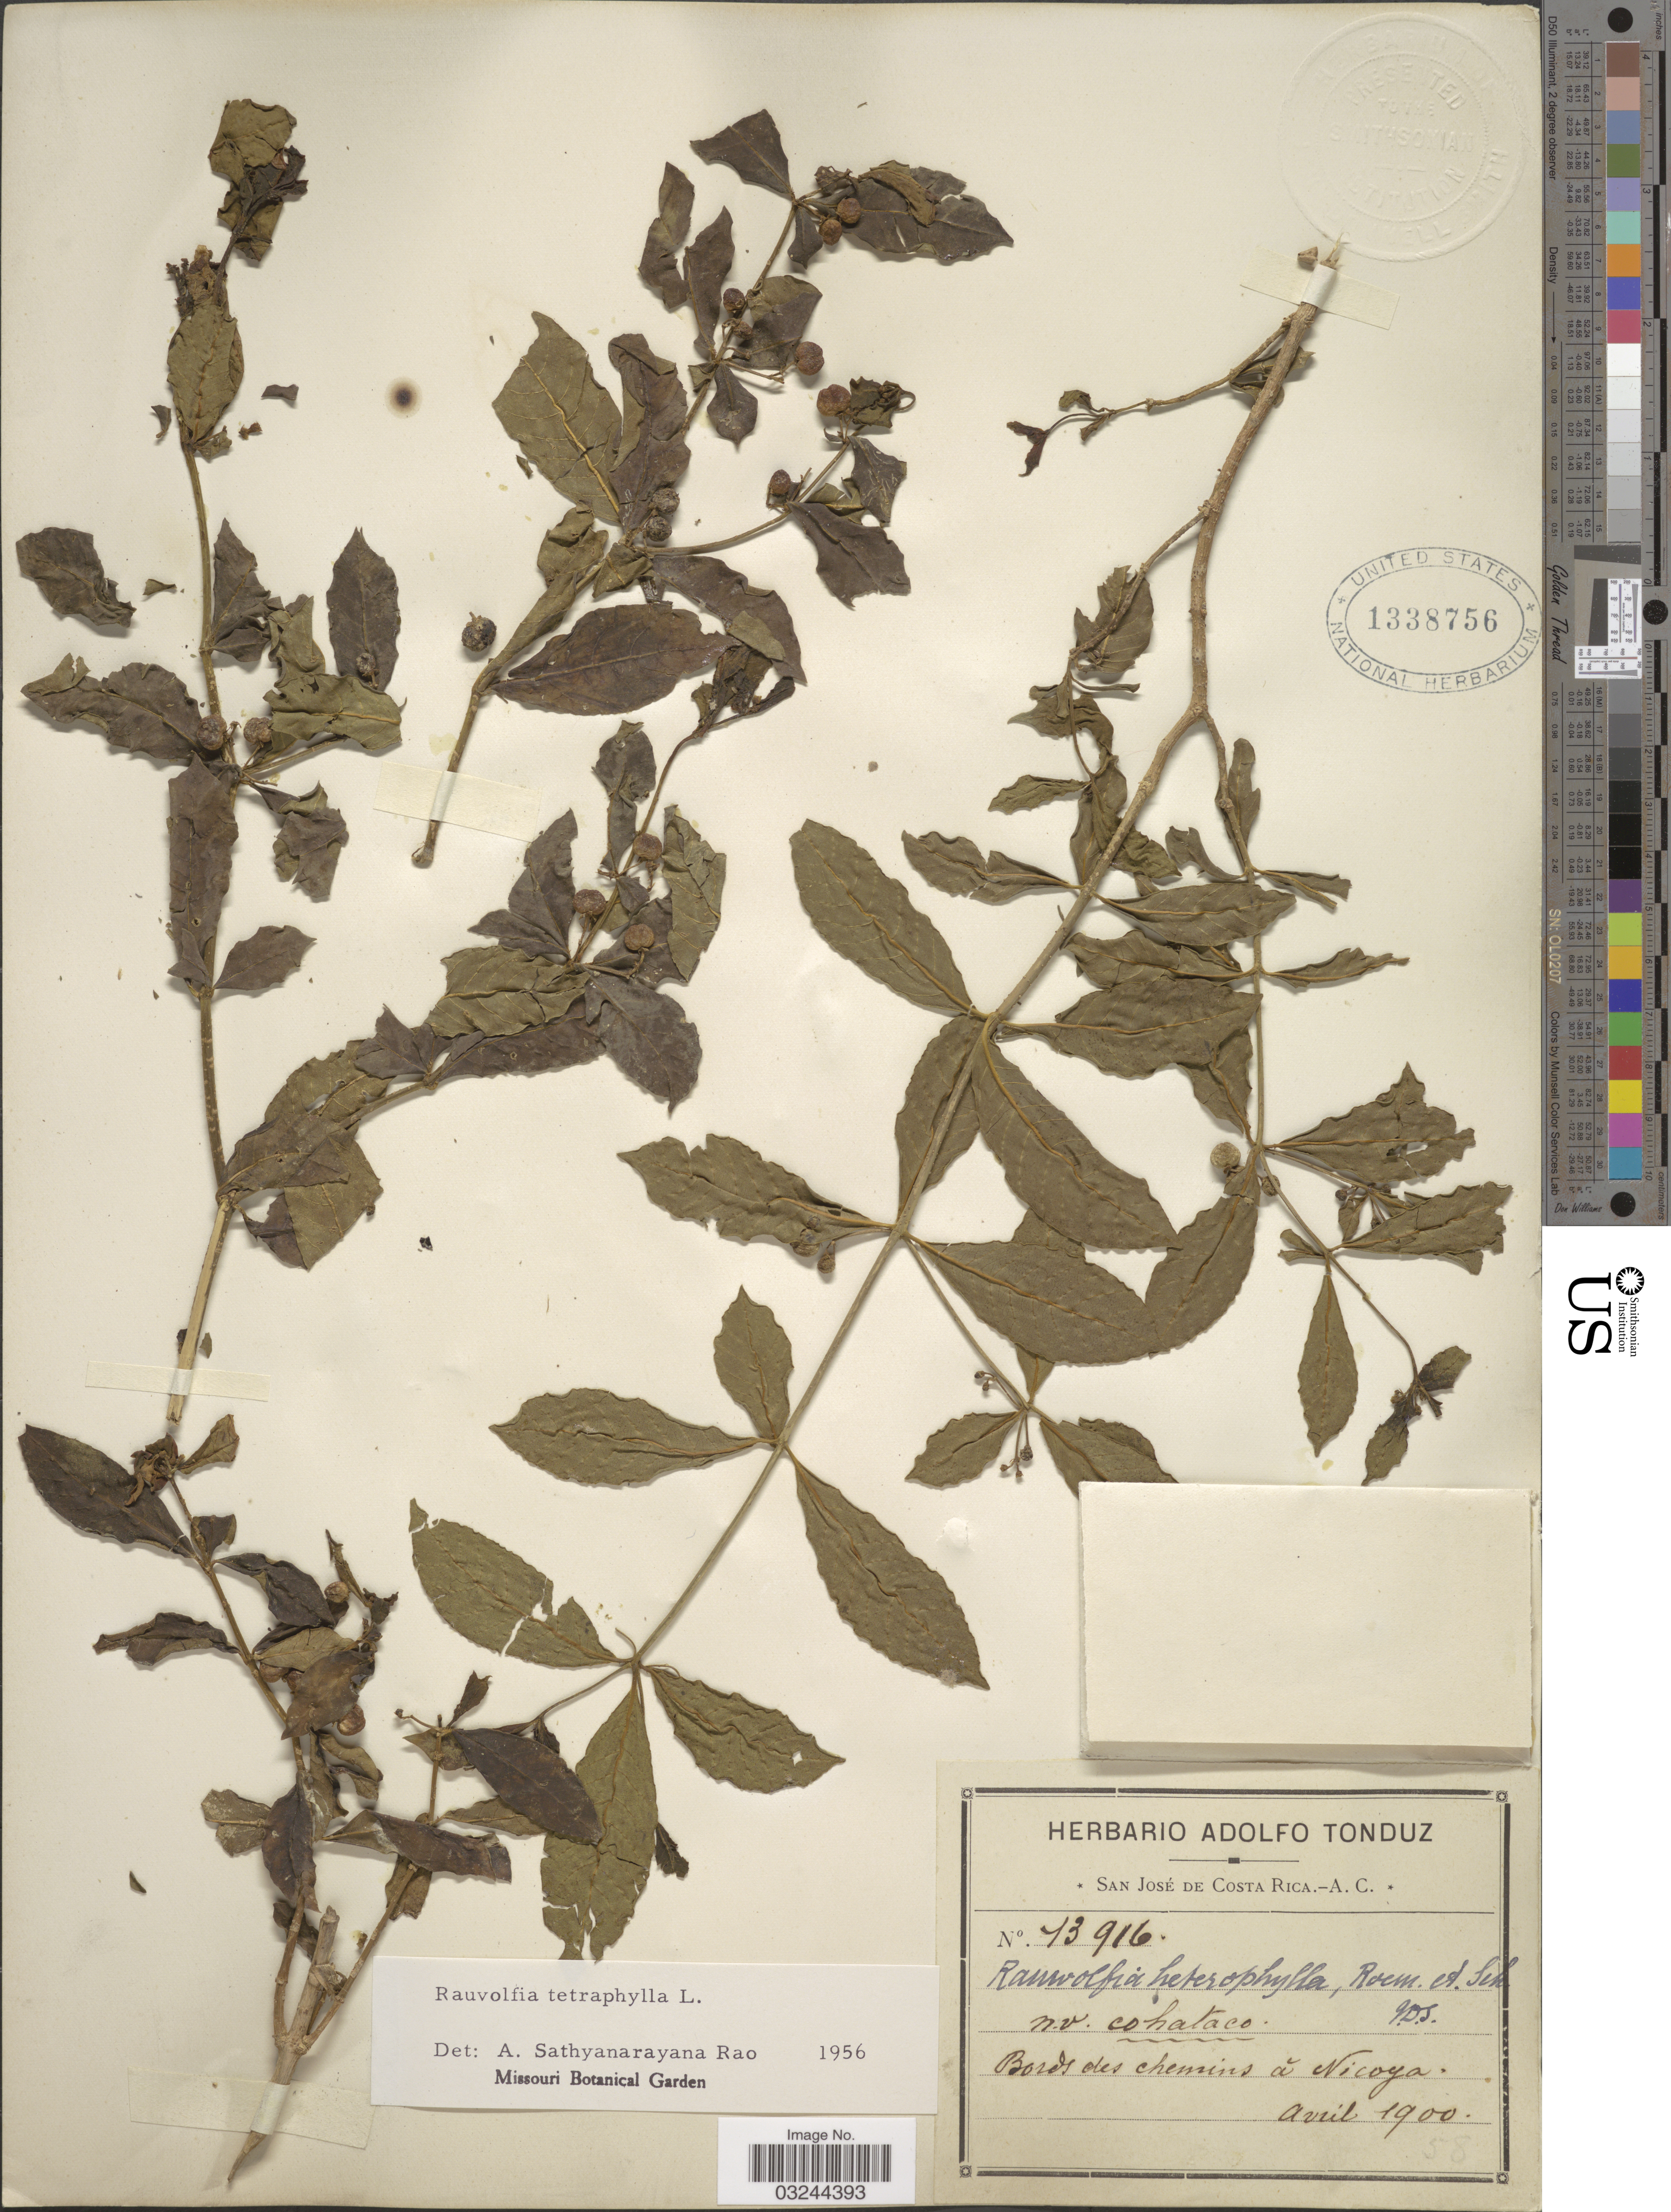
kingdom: Plantae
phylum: Tracheophyta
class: Magnoliopsida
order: Gentianales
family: Apocynaceae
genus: Rauvolfia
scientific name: Rauvolfia tetraphylla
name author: L.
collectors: ex Herb. Adolfo Tonduz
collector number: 13916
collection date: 1900-04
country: Costa Rica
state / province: San José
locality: Bords des chemins á Nicoya.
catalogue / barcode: US 1338756